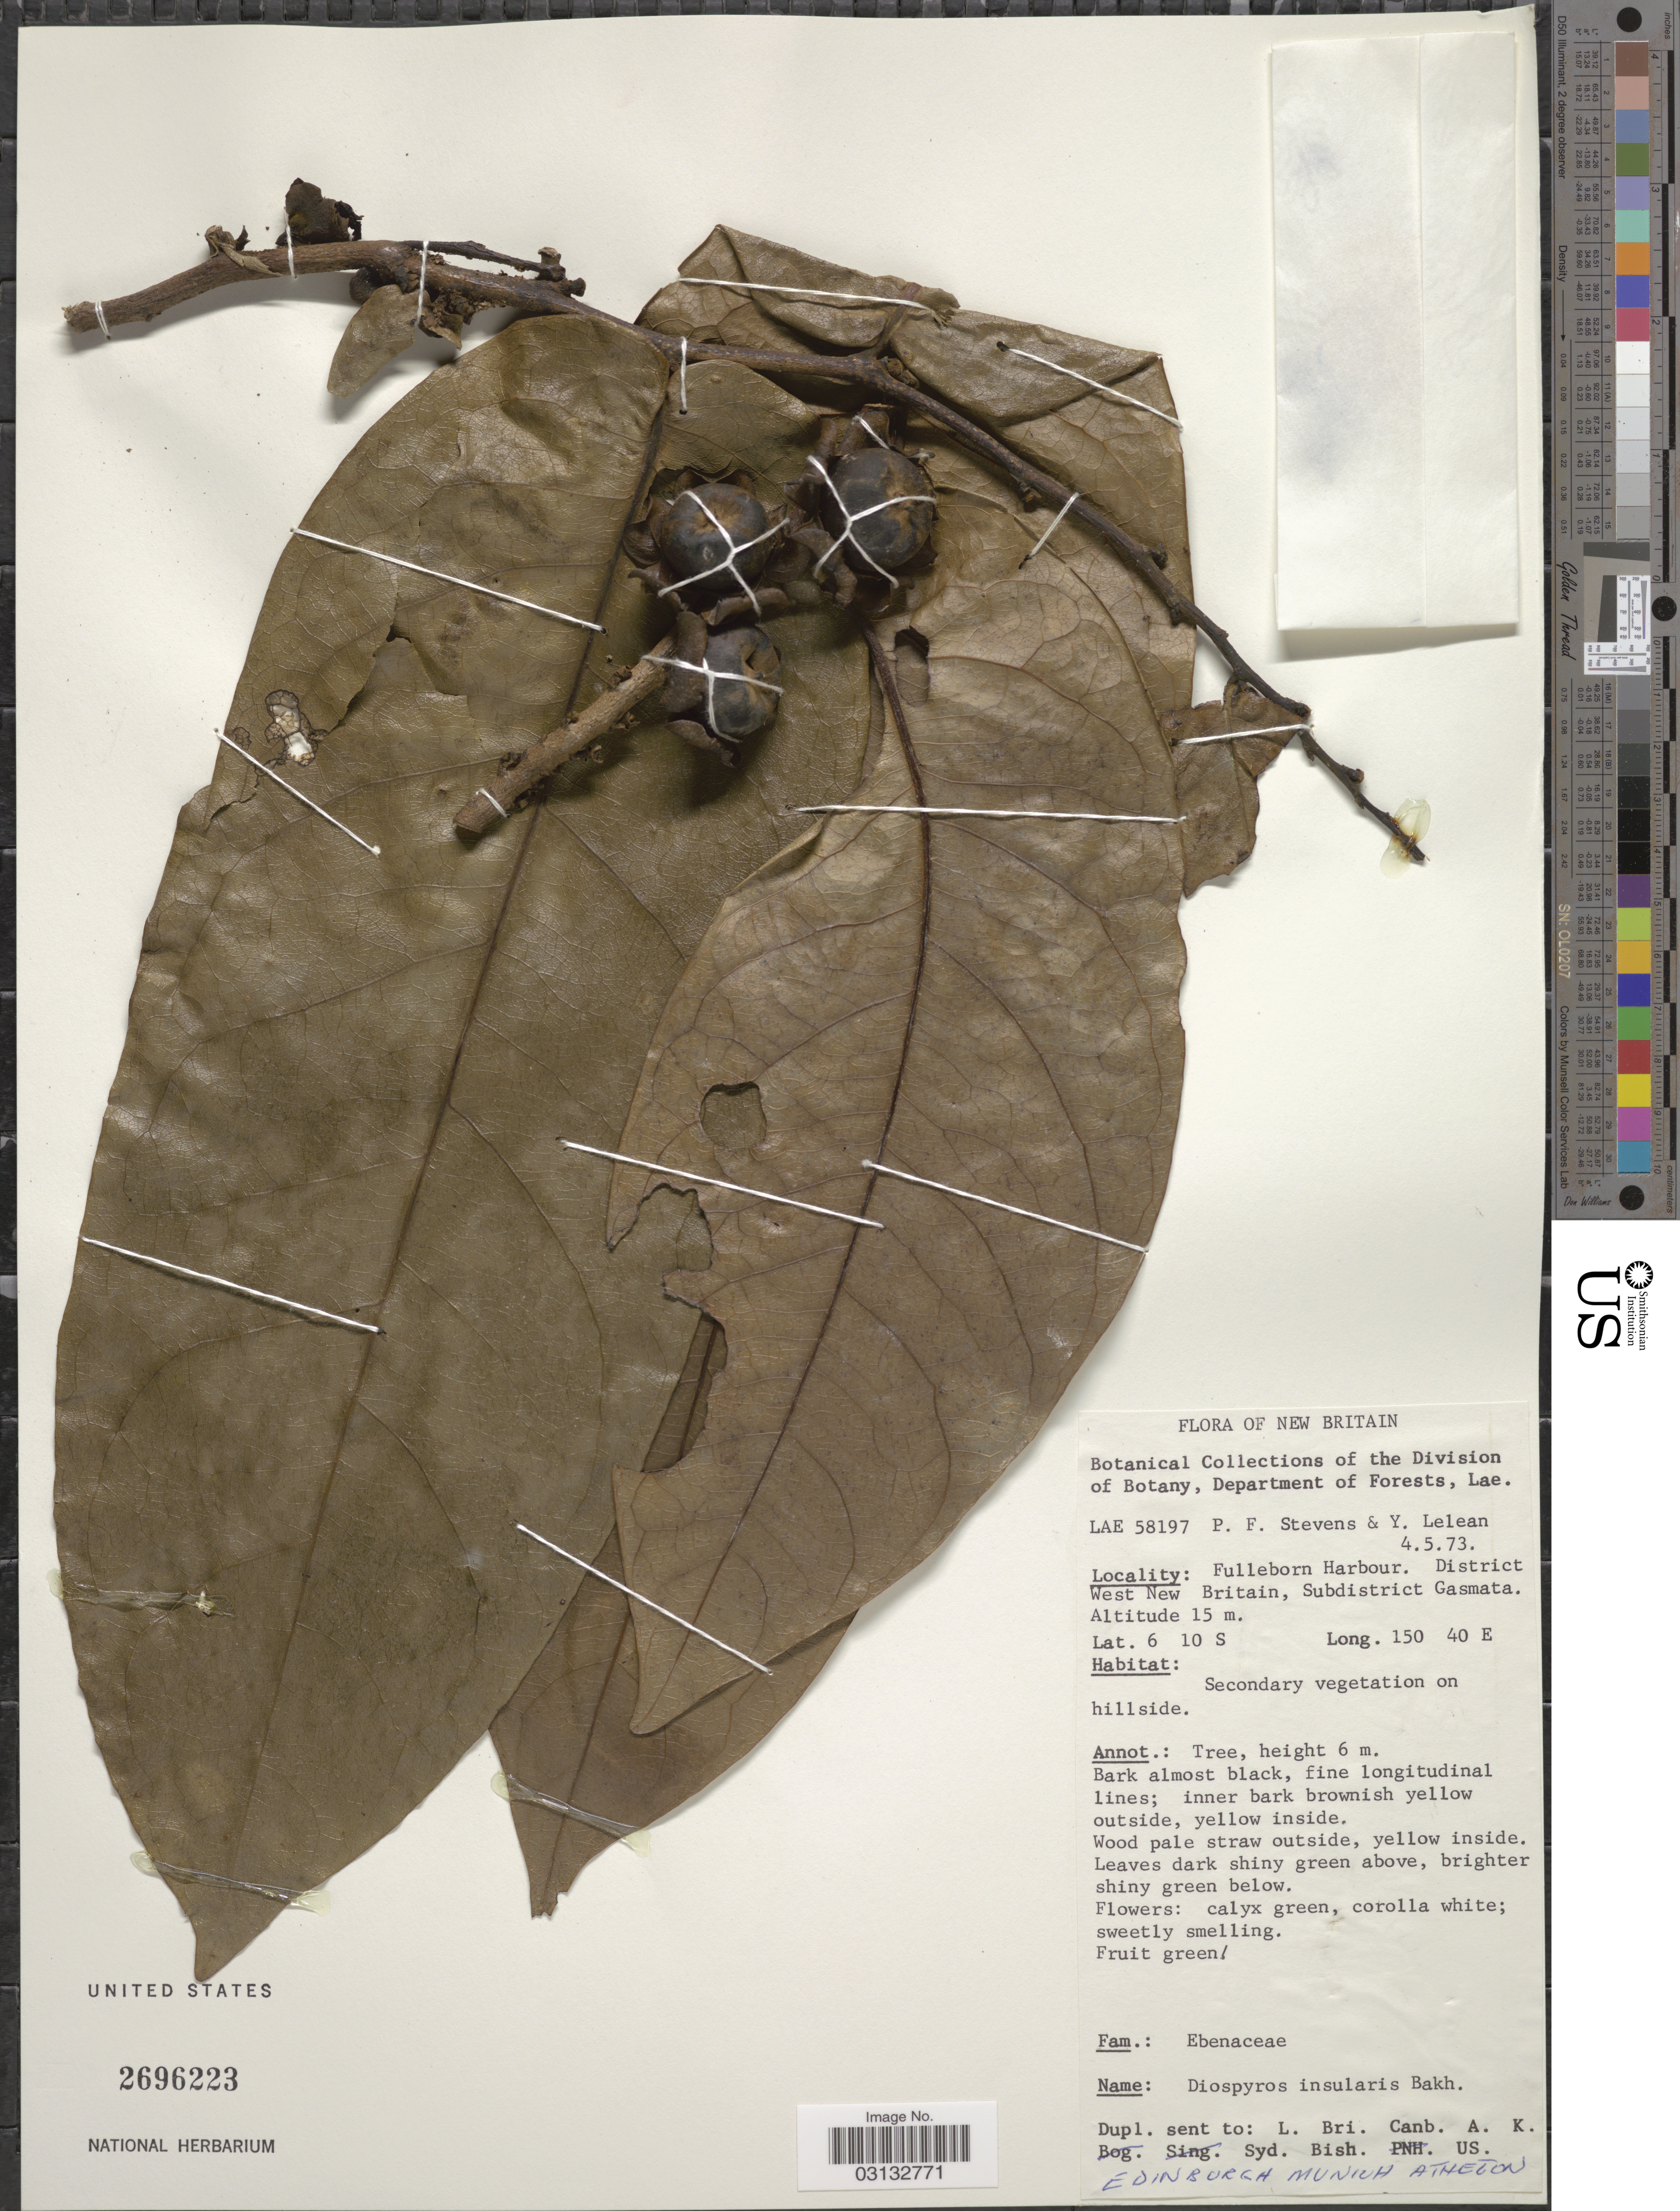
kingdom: Plantae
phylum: Tracheophyta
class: Magnoliopsida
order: Ericales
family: Ebenaceae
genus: Diospyros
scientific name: Diospyros insularis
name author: Bakh.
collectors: P. F. Stevens & Y. Lelean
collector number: LAE58197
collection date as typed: Transcribed d/m/y: 4/5/73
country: Papua New Guinea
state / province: West New Britain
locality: New Britain. Fulleborn Harbour. District West New Britain, Subdistrict Gasmata.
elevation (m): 15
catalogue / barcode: US 2696223